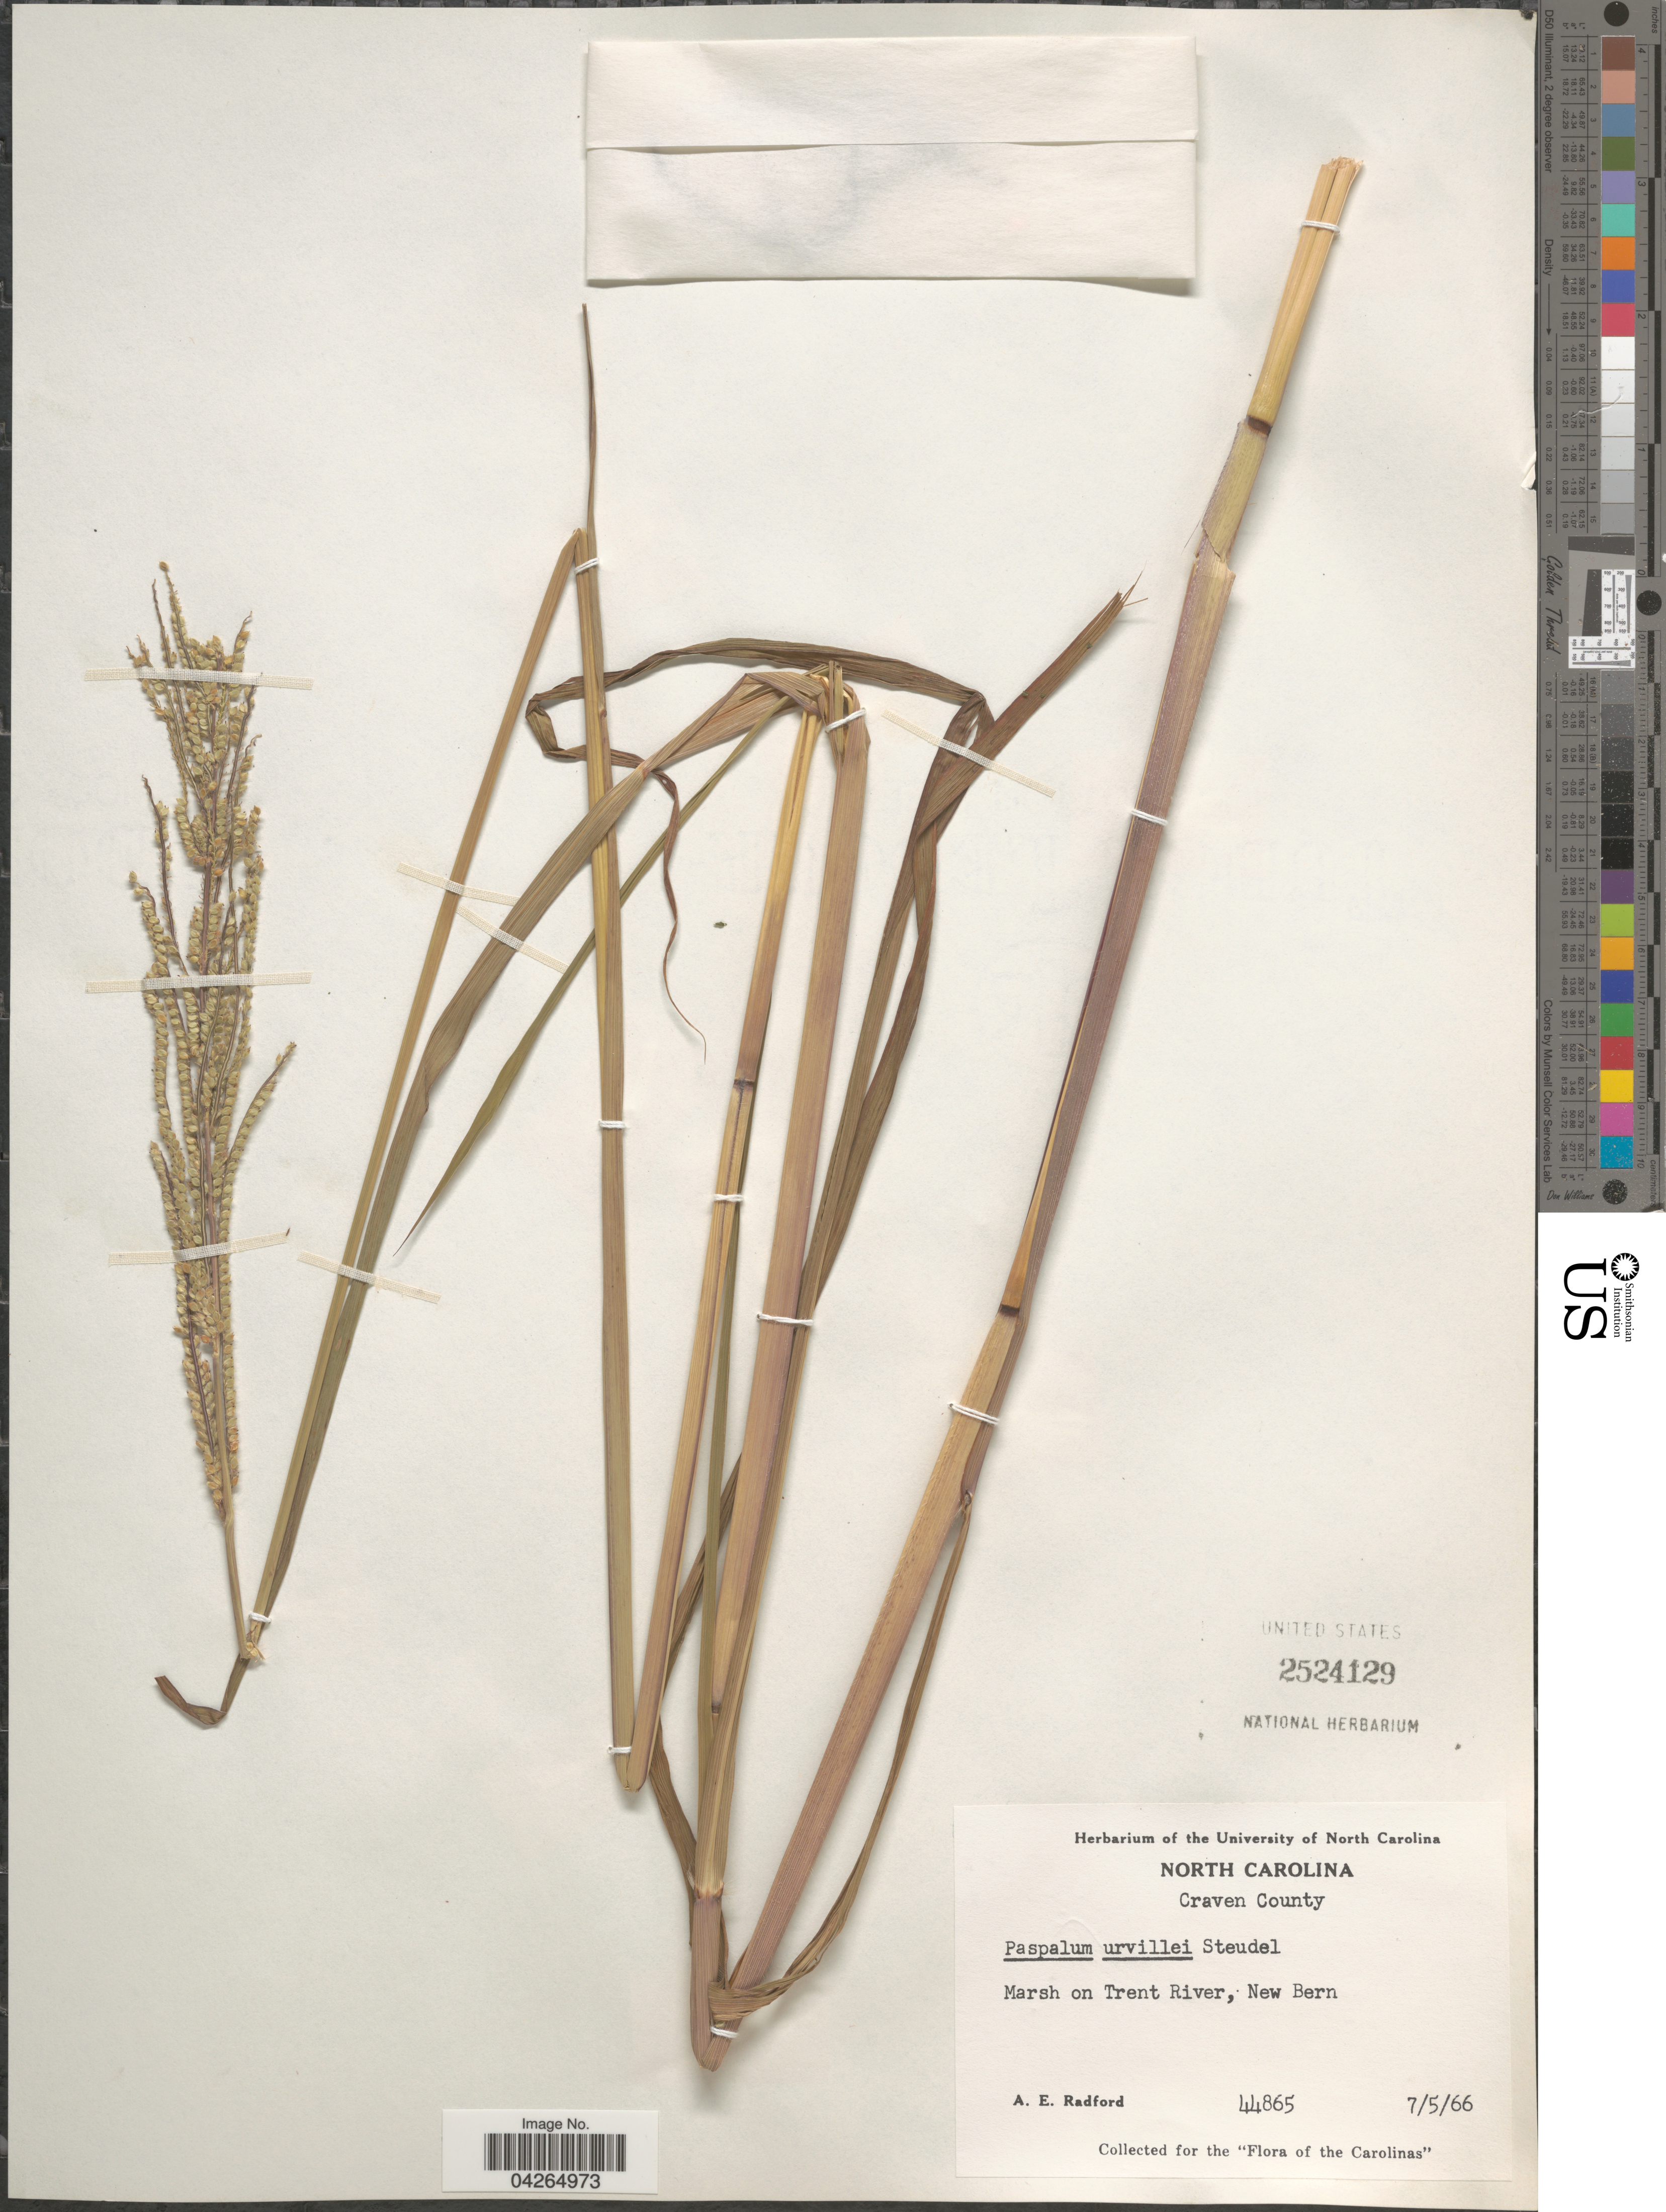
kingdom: Plantae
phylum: Tracheophyta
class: Liliopsida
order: Poales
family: Poaceae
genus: Paspalum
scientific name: Paspalum urvillei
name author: Steud.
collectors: A. E. Radford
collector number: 44865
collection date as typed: Transcribed d/m/y: 5/7/66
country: United States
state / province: North Carolina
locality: Craven County. Marsh on Trent River, New Bern. Carolinas.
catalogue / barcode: US 2524129